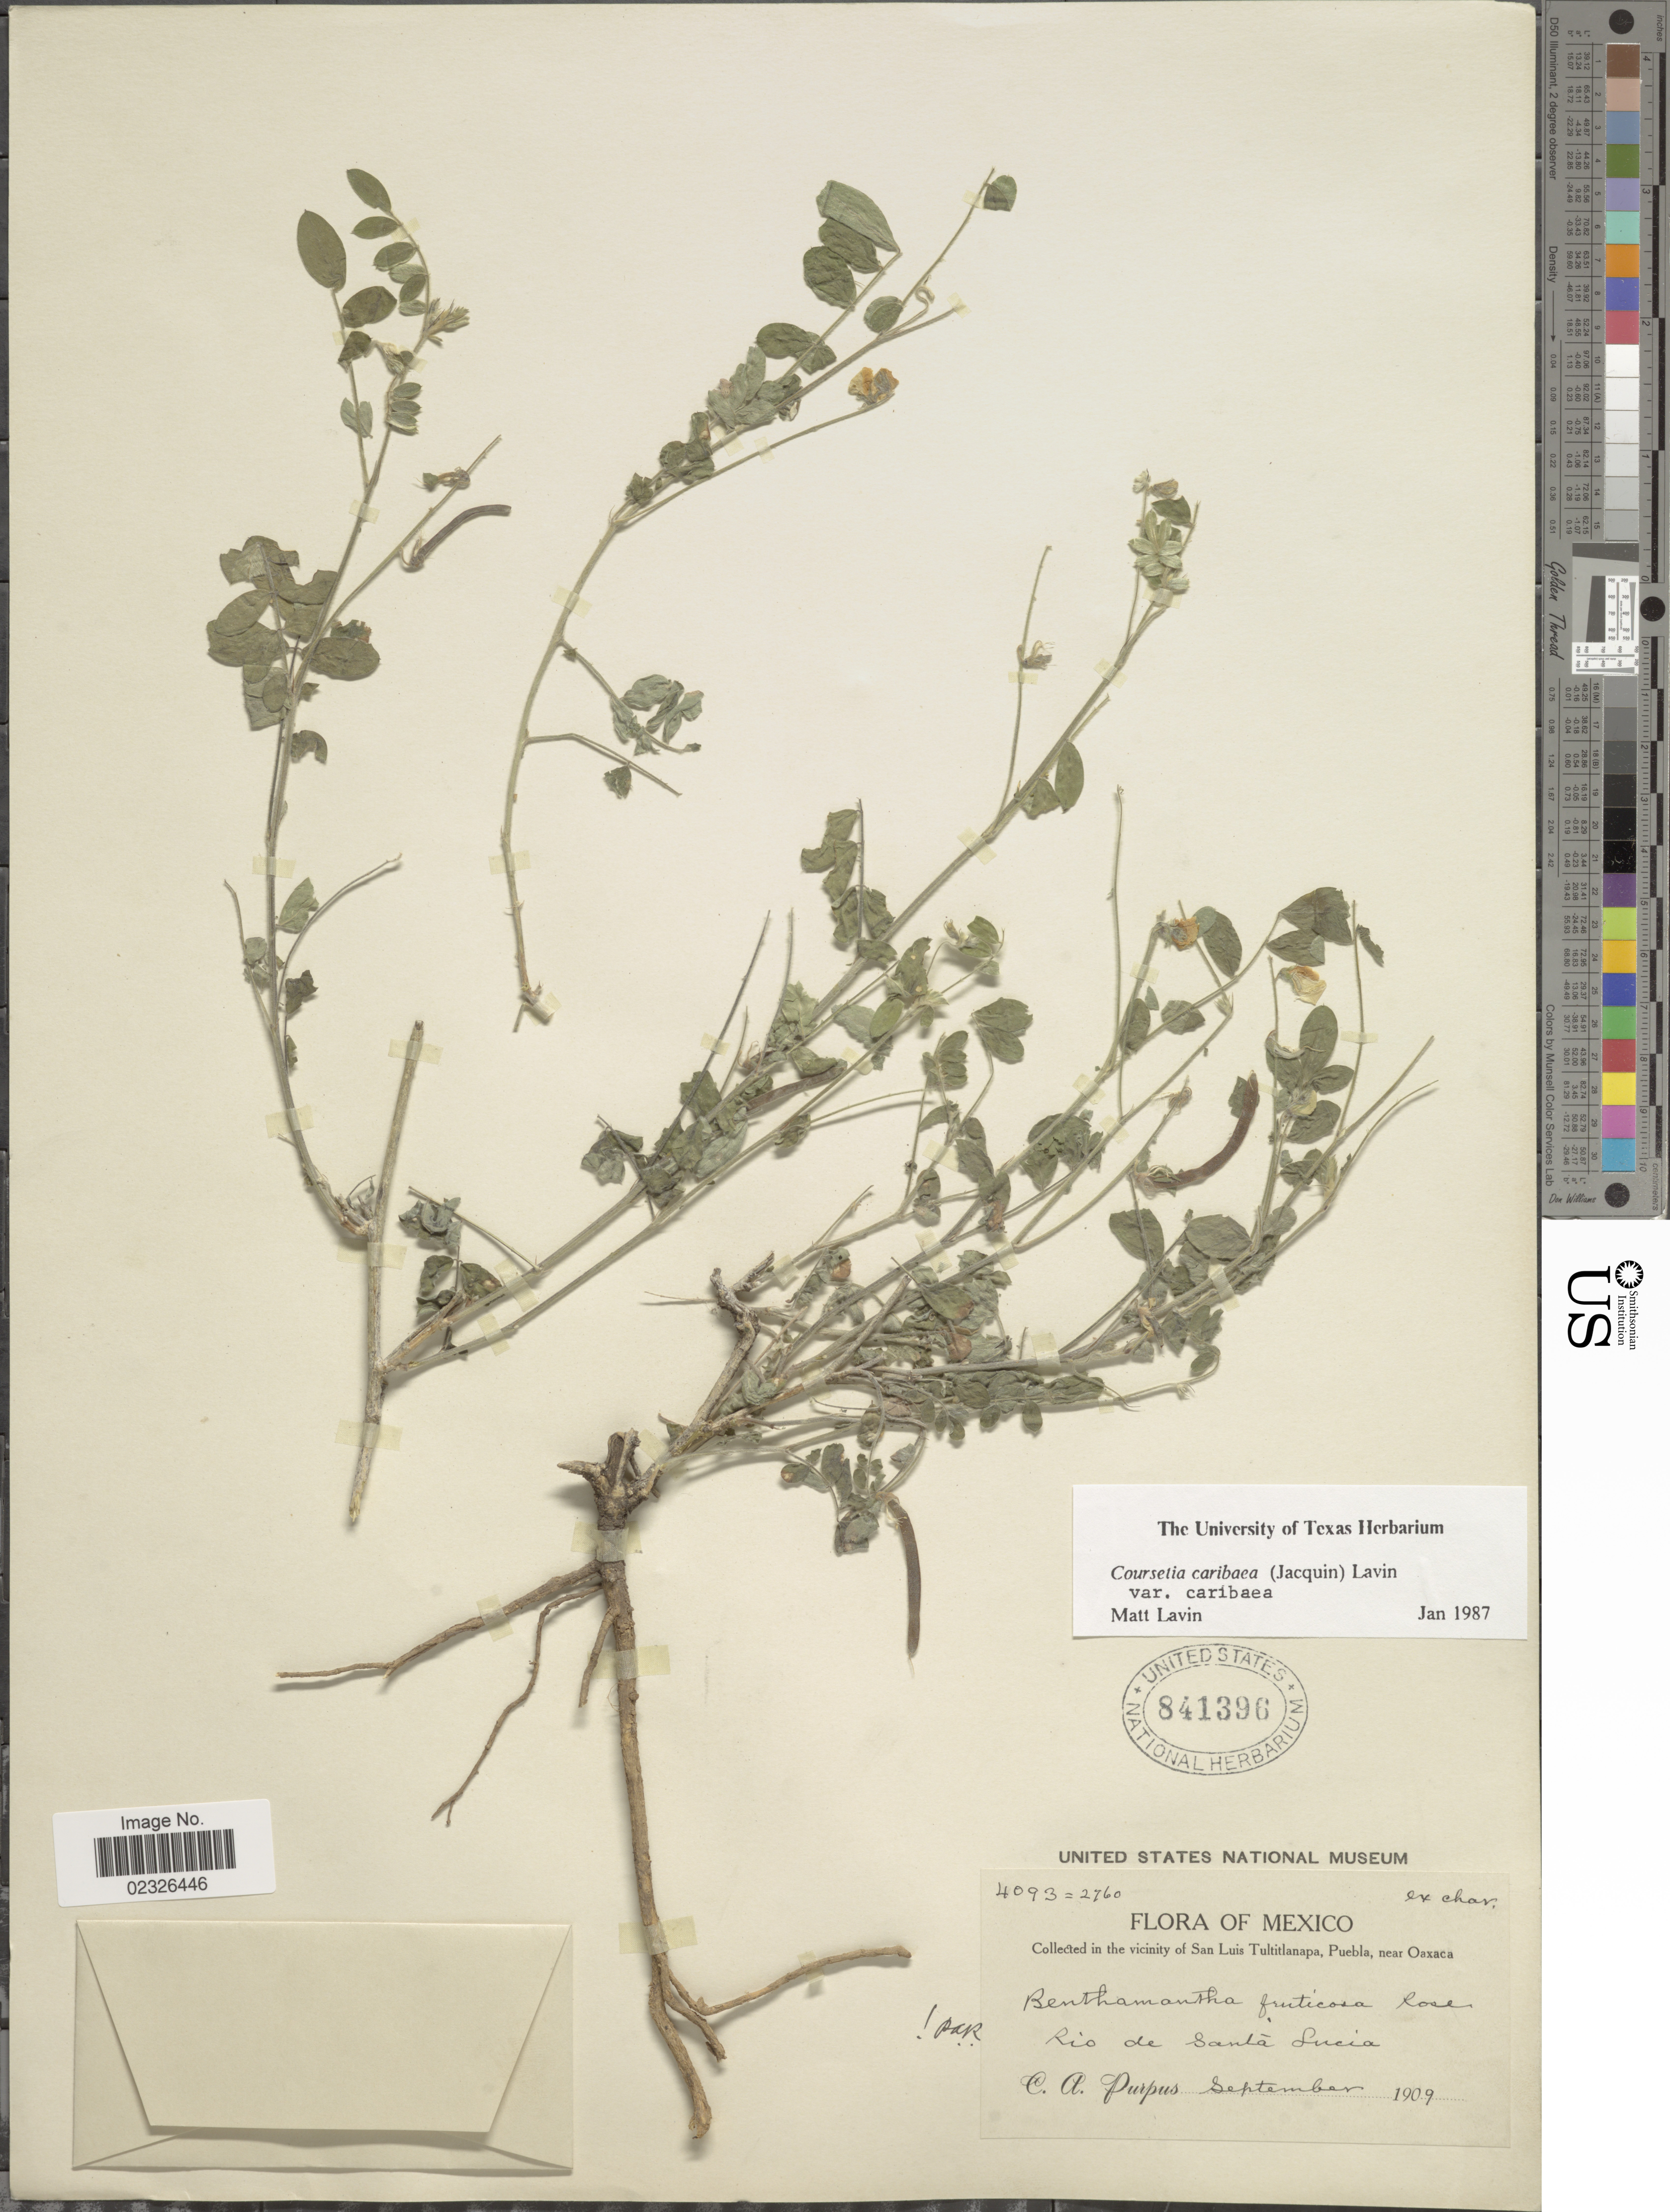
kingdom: Plantae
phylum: Tracheophyta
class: Magnoliopsida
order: Fabales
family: Fabaceae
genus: Coursetia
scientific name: Coursetia caribaea var. caribaea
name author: (Jacq.) Lavin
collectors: C. A. Purpus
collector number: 4093/2760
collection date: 1909-09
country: Mexico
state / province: Oaxaca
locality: Vicinity of San Luis Tultitlanapa, Puebla, near Oaxaca. Rio de Santa Lucia.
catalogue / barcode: US 841396